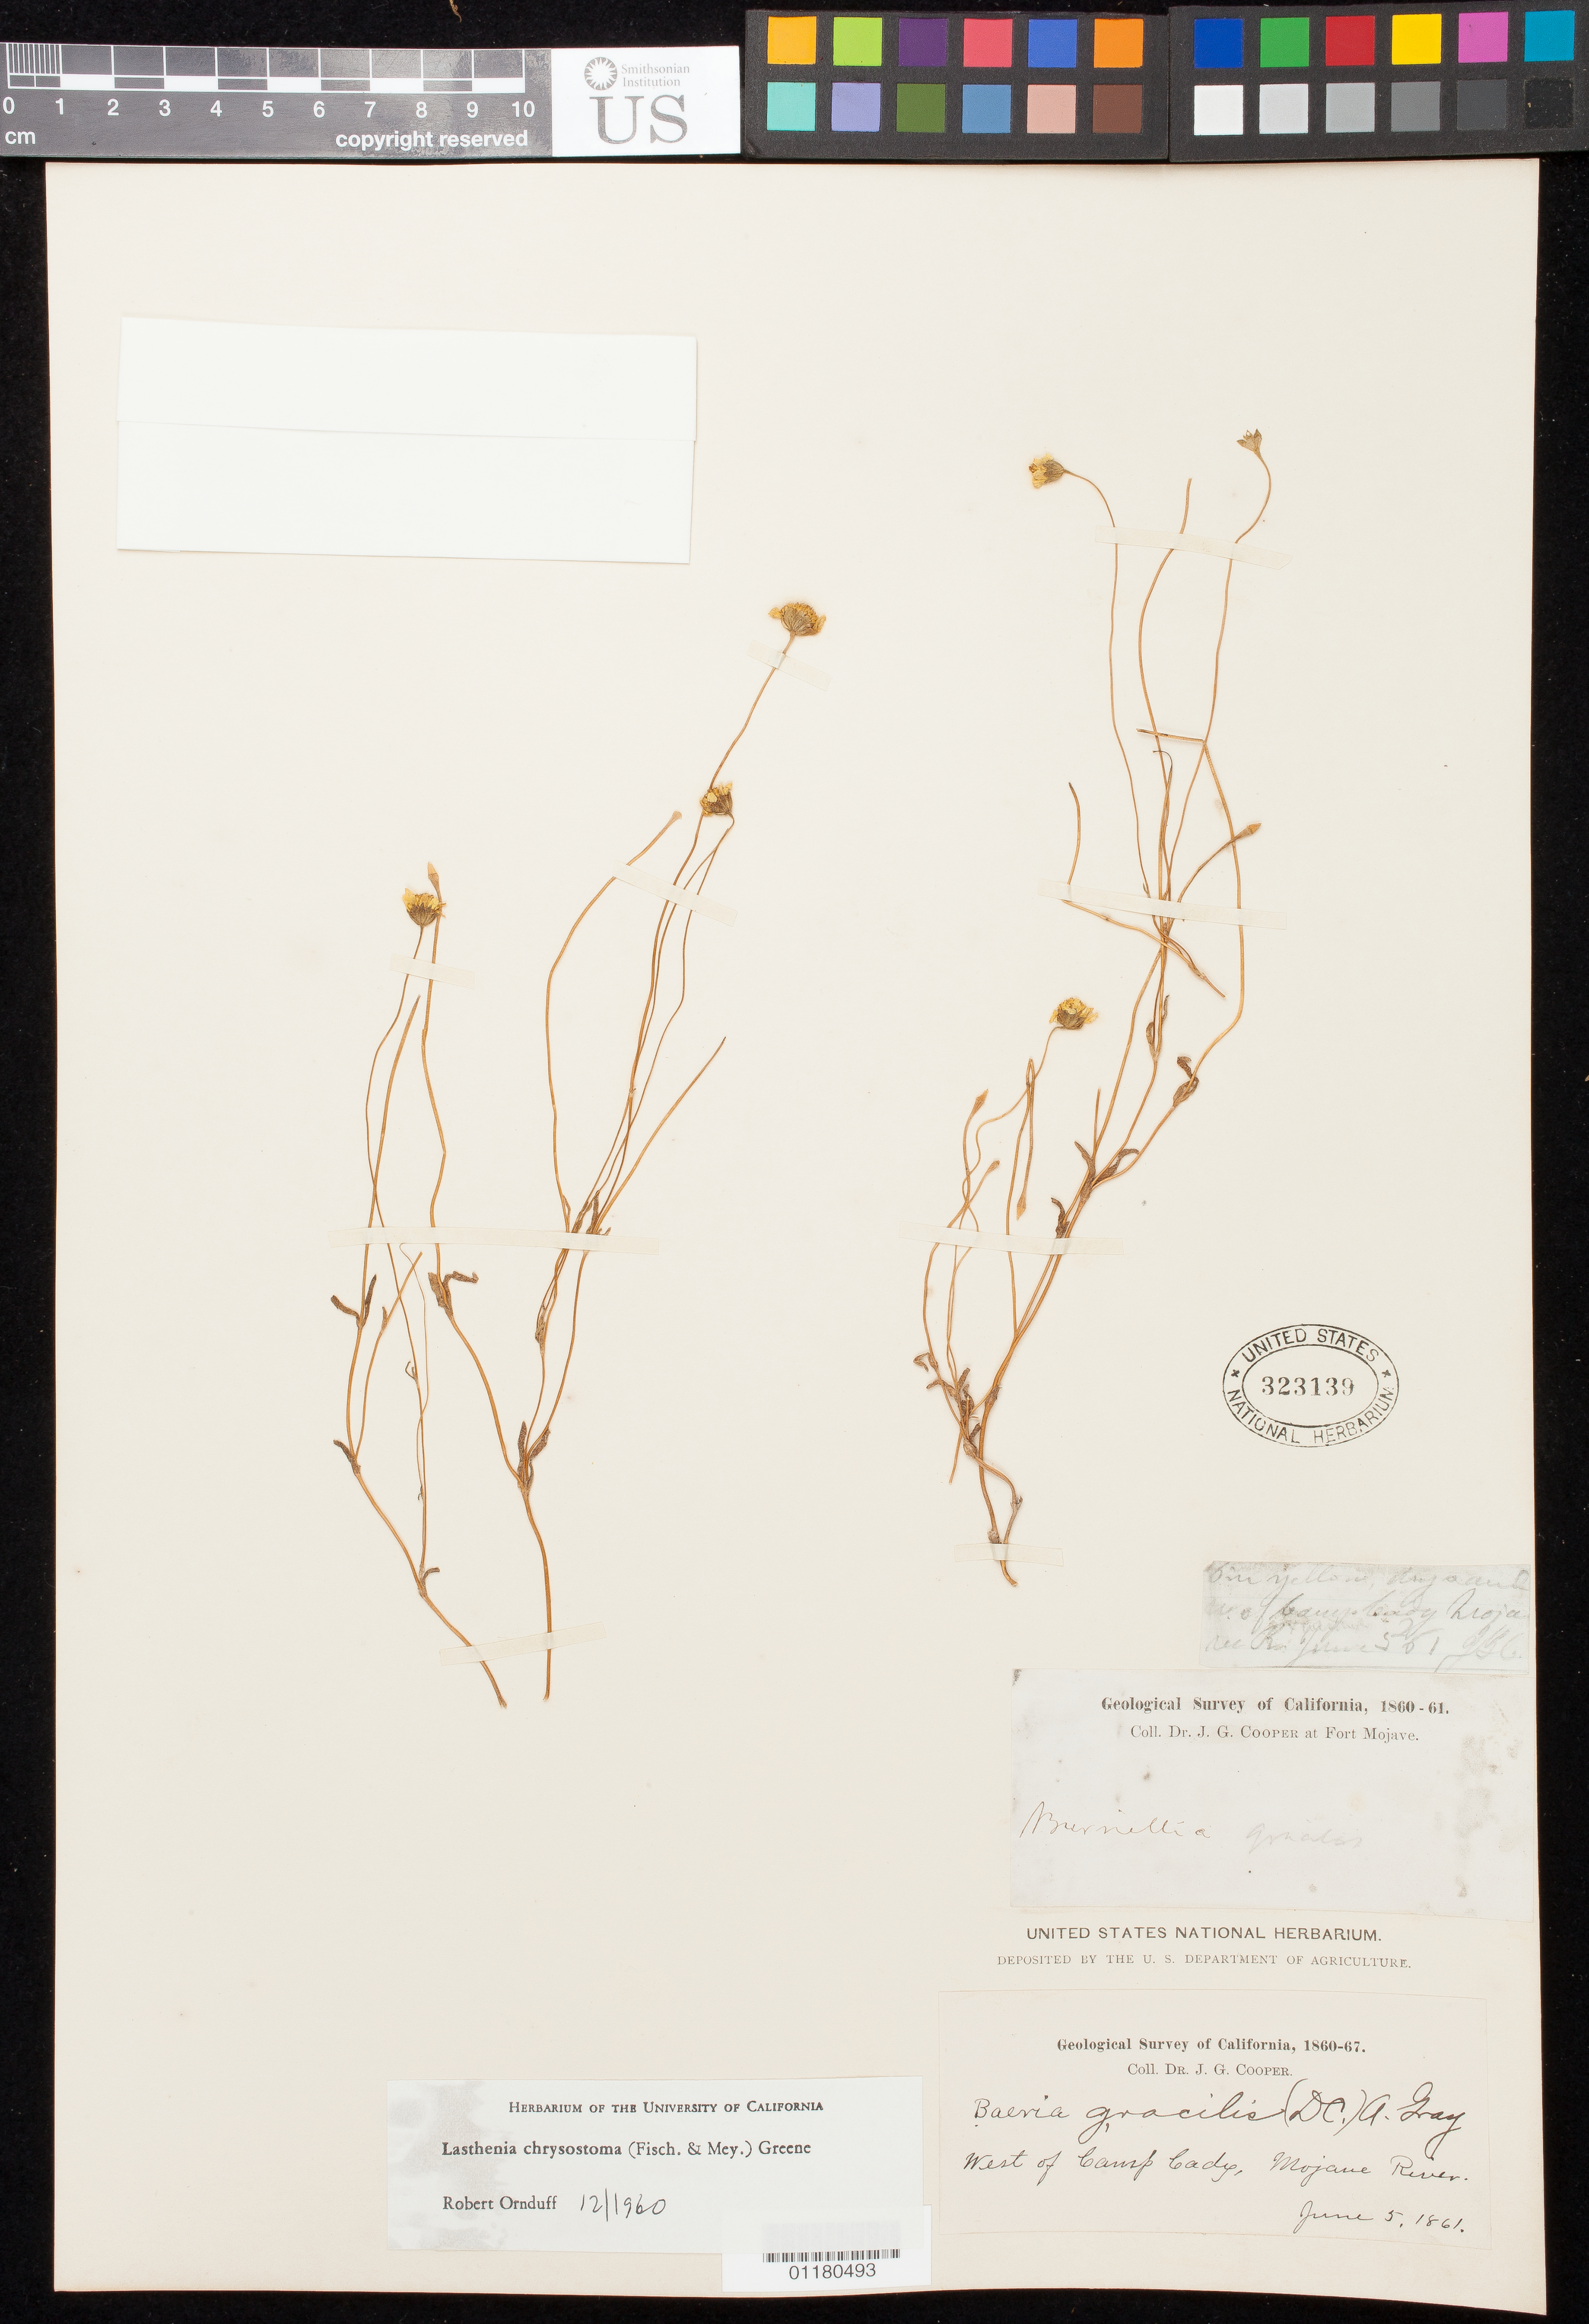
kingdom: Plantae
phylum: Tracheophyta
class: Magnoliopsida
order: Asterales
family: Asteraceae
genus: Lasthenia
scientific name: Lasthenia chrysostoma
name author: (Fisch. & C.A. Mey.) Greene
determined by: Ornduff, R.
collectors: J. G. Cooper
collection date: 1861-06-05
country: United States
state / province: California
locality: West of Camp Cady, Mojave River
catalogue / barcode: US 323139